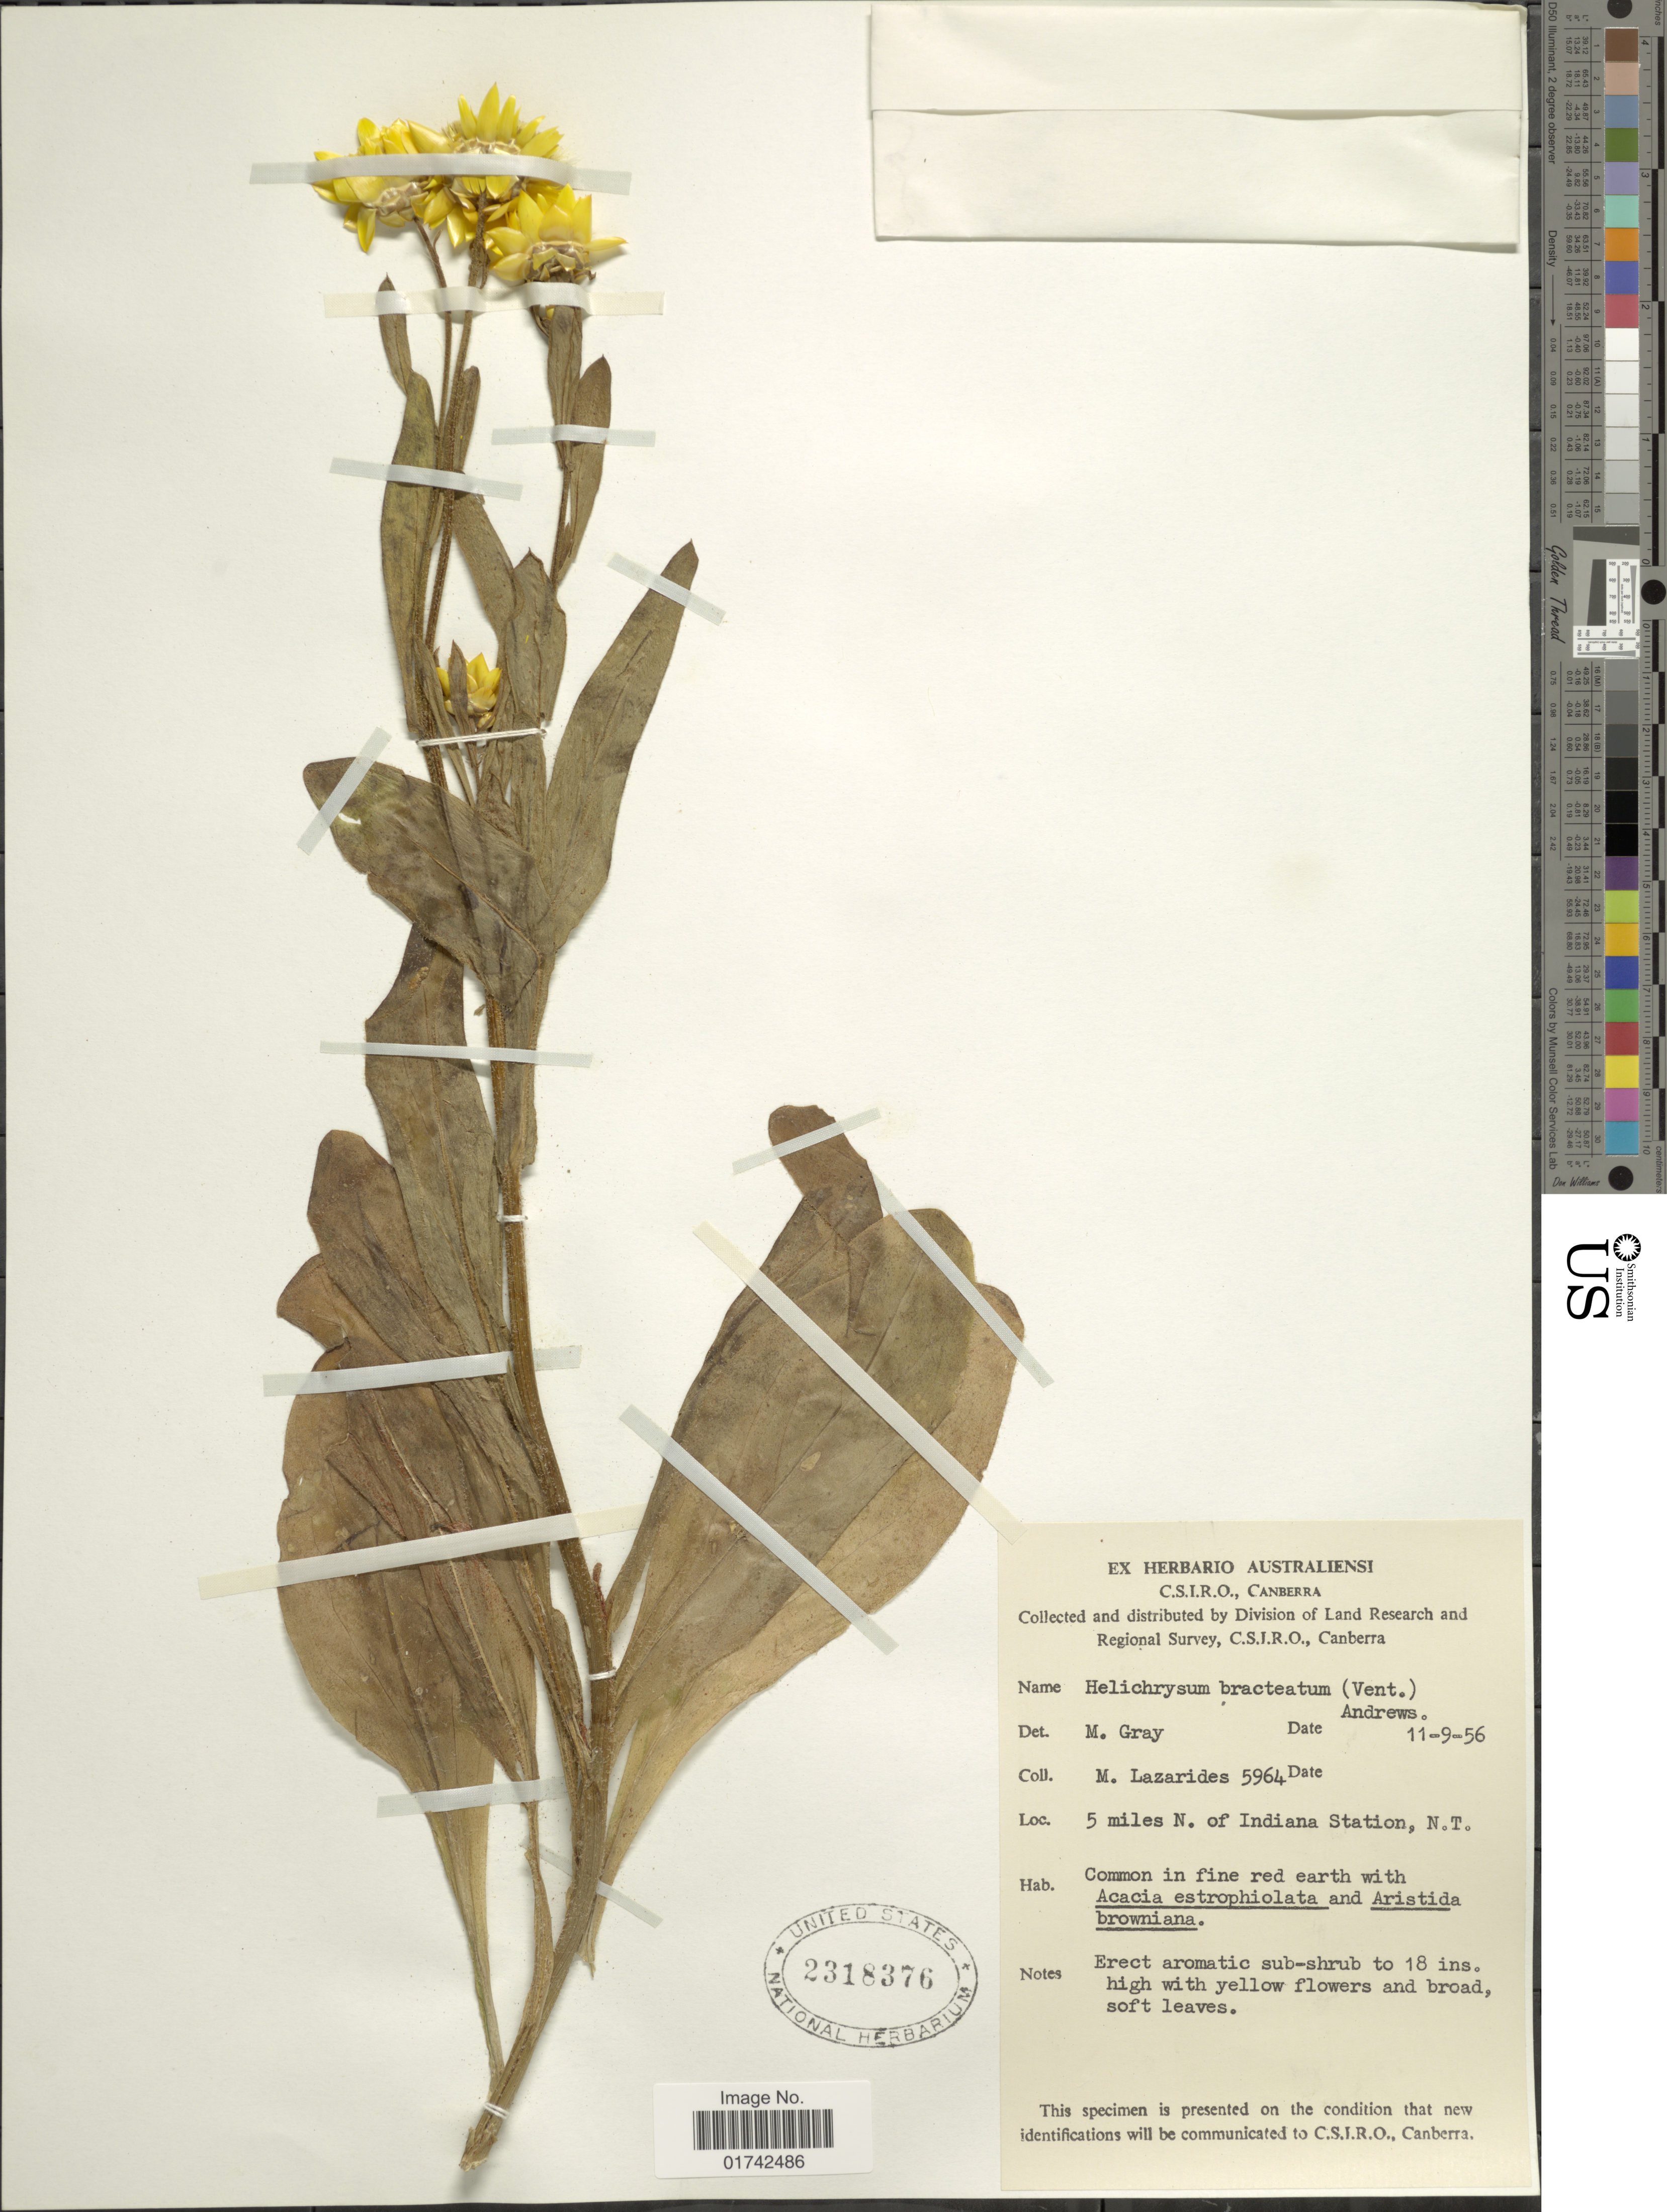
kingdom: Plantae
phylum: Tracheophyta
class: Magnoliopsida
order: Asterales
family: Asteraceae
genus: Helichrysum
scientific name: Helichrysum bracteatum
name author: (Vent.) Haw.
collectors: M. Lazarides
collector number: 5964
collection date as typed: Transcribed d/m/y: 11/9/56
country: Australia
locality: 5 miles N of Indiana Station,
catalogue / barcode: US 2318376